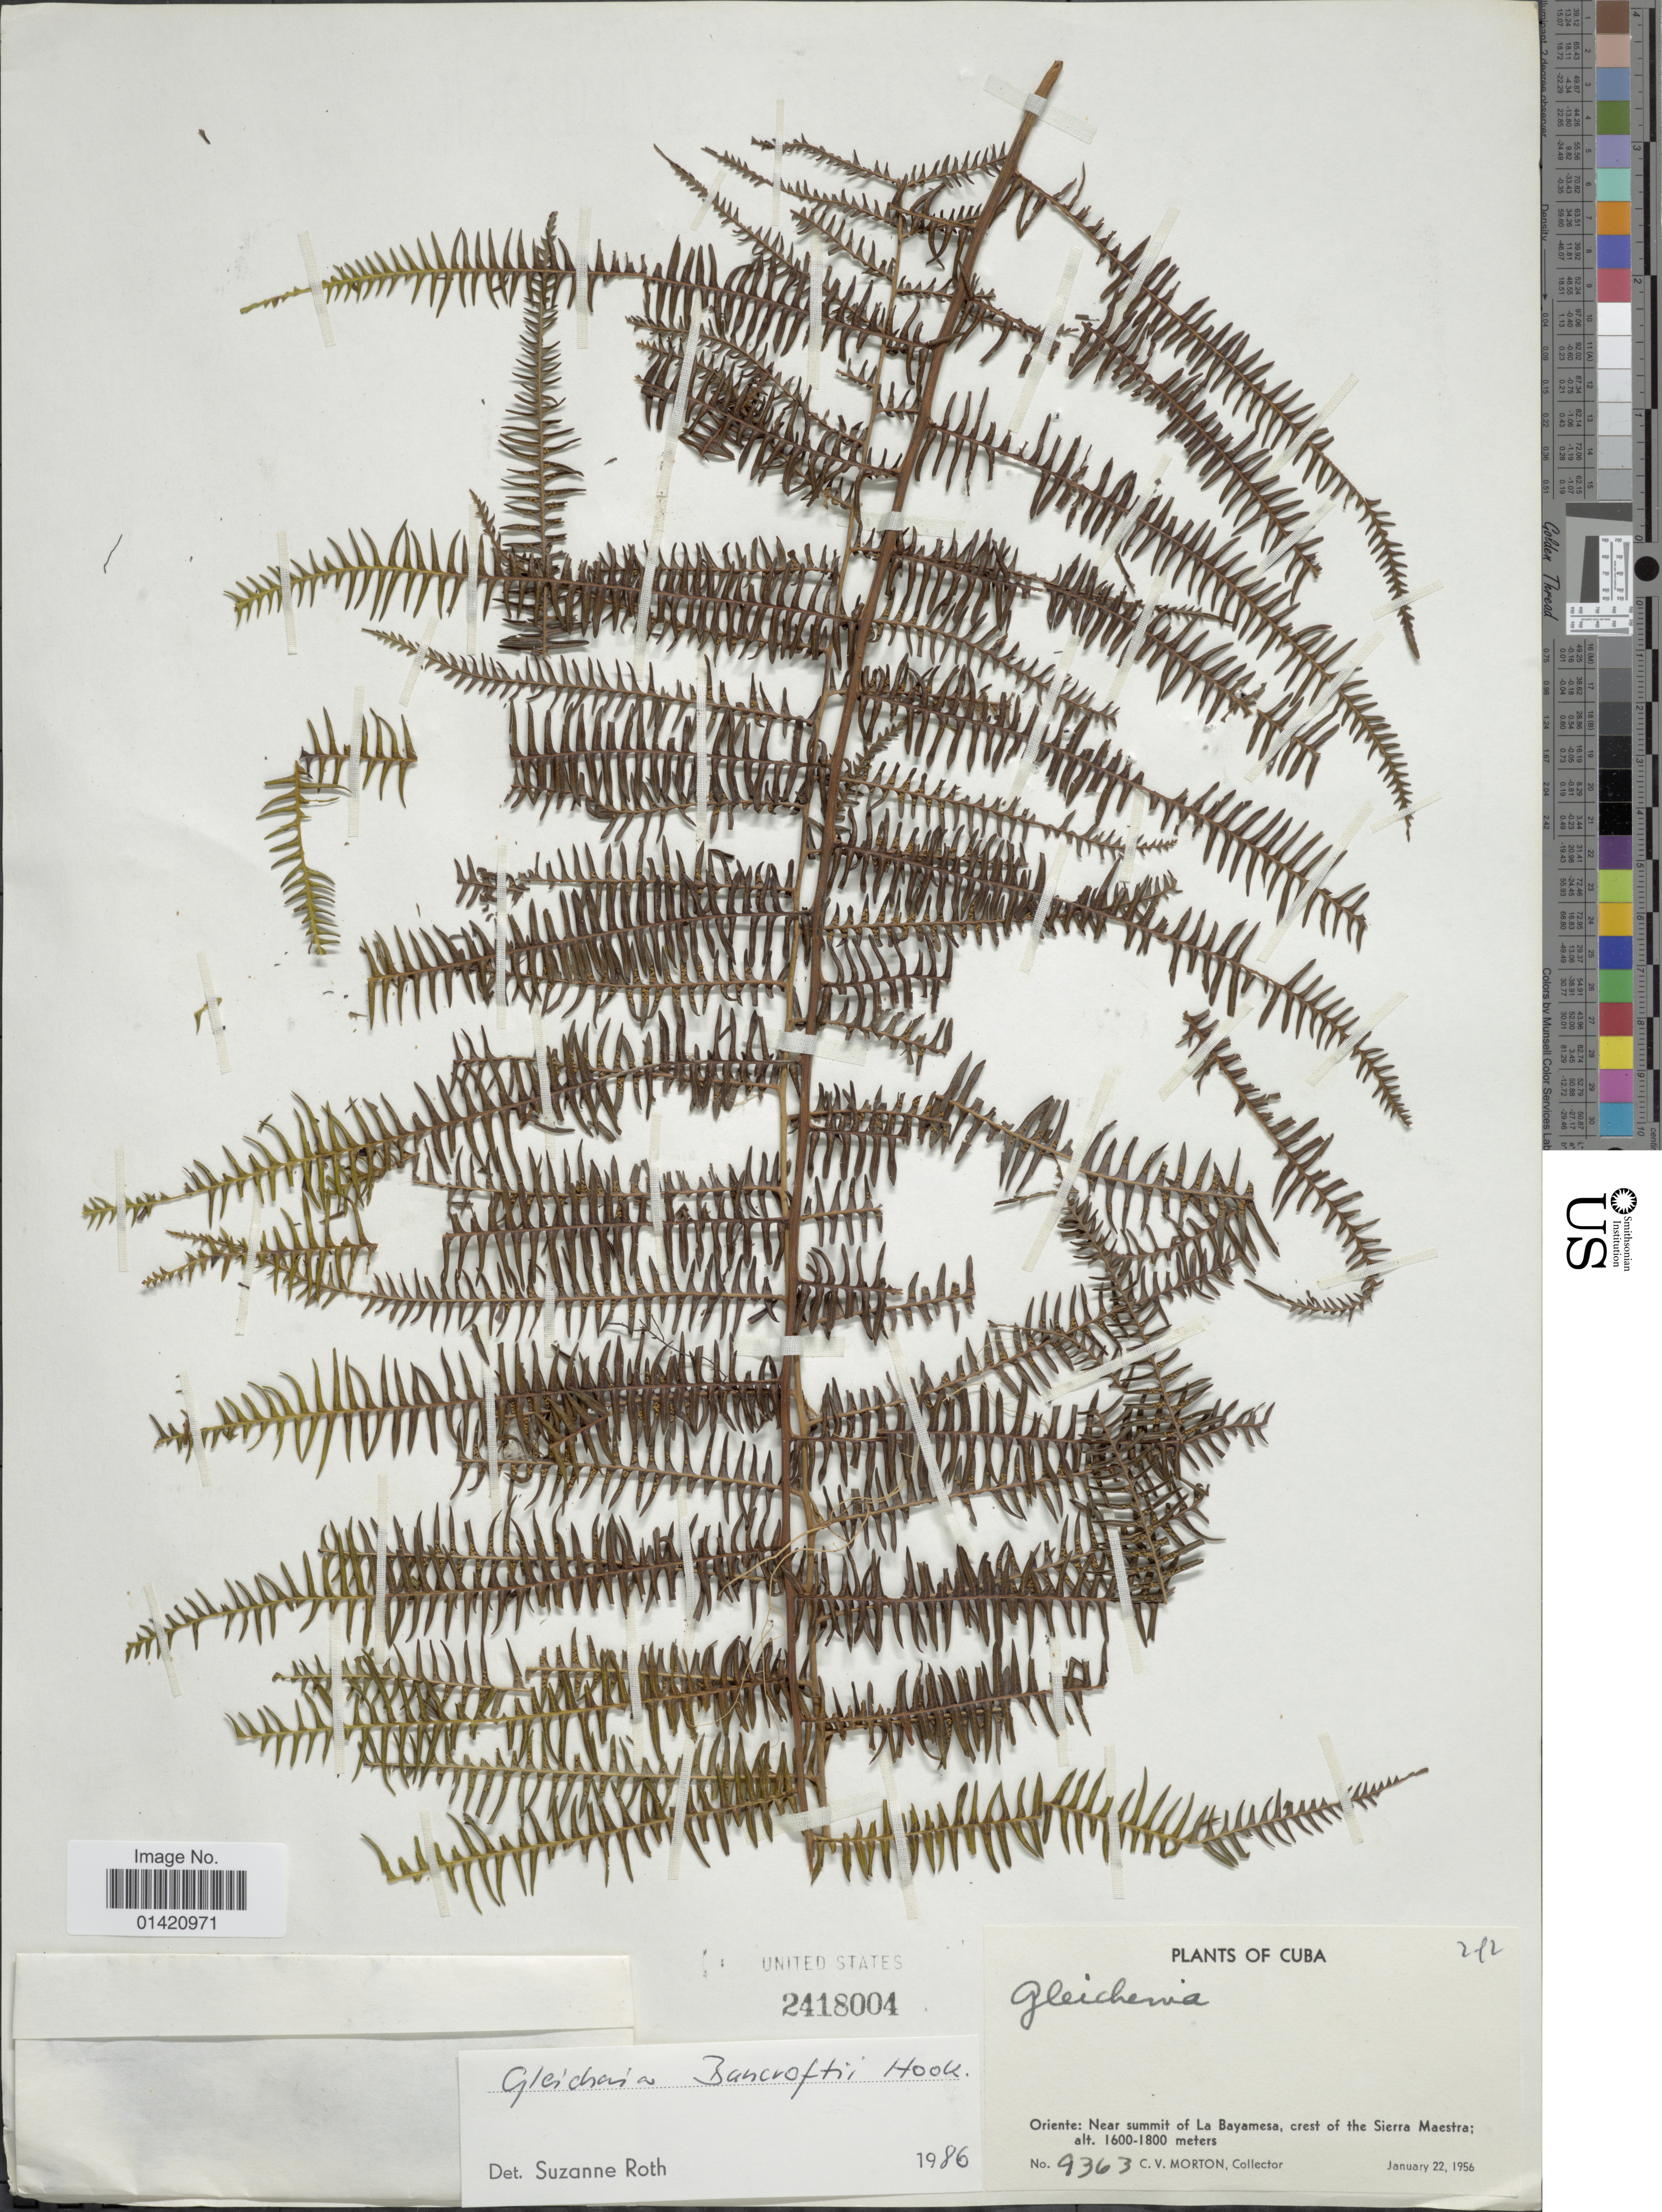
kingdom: Plantae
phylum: Tracheophyta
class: Polypodiopsida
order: Gleicheniales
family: Gleicheniaceae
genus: Diplopterygium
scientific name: Diplopterygium bancroftii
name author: (Hook.) A.R. Sm.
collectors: C. V. Morton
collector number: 9363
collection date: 1956-01-22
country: Cuba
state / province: Oriente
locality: Near summit of La Bayamesa, crest of the Sierra Maestra.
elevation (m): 1600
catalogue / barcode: US 2418004